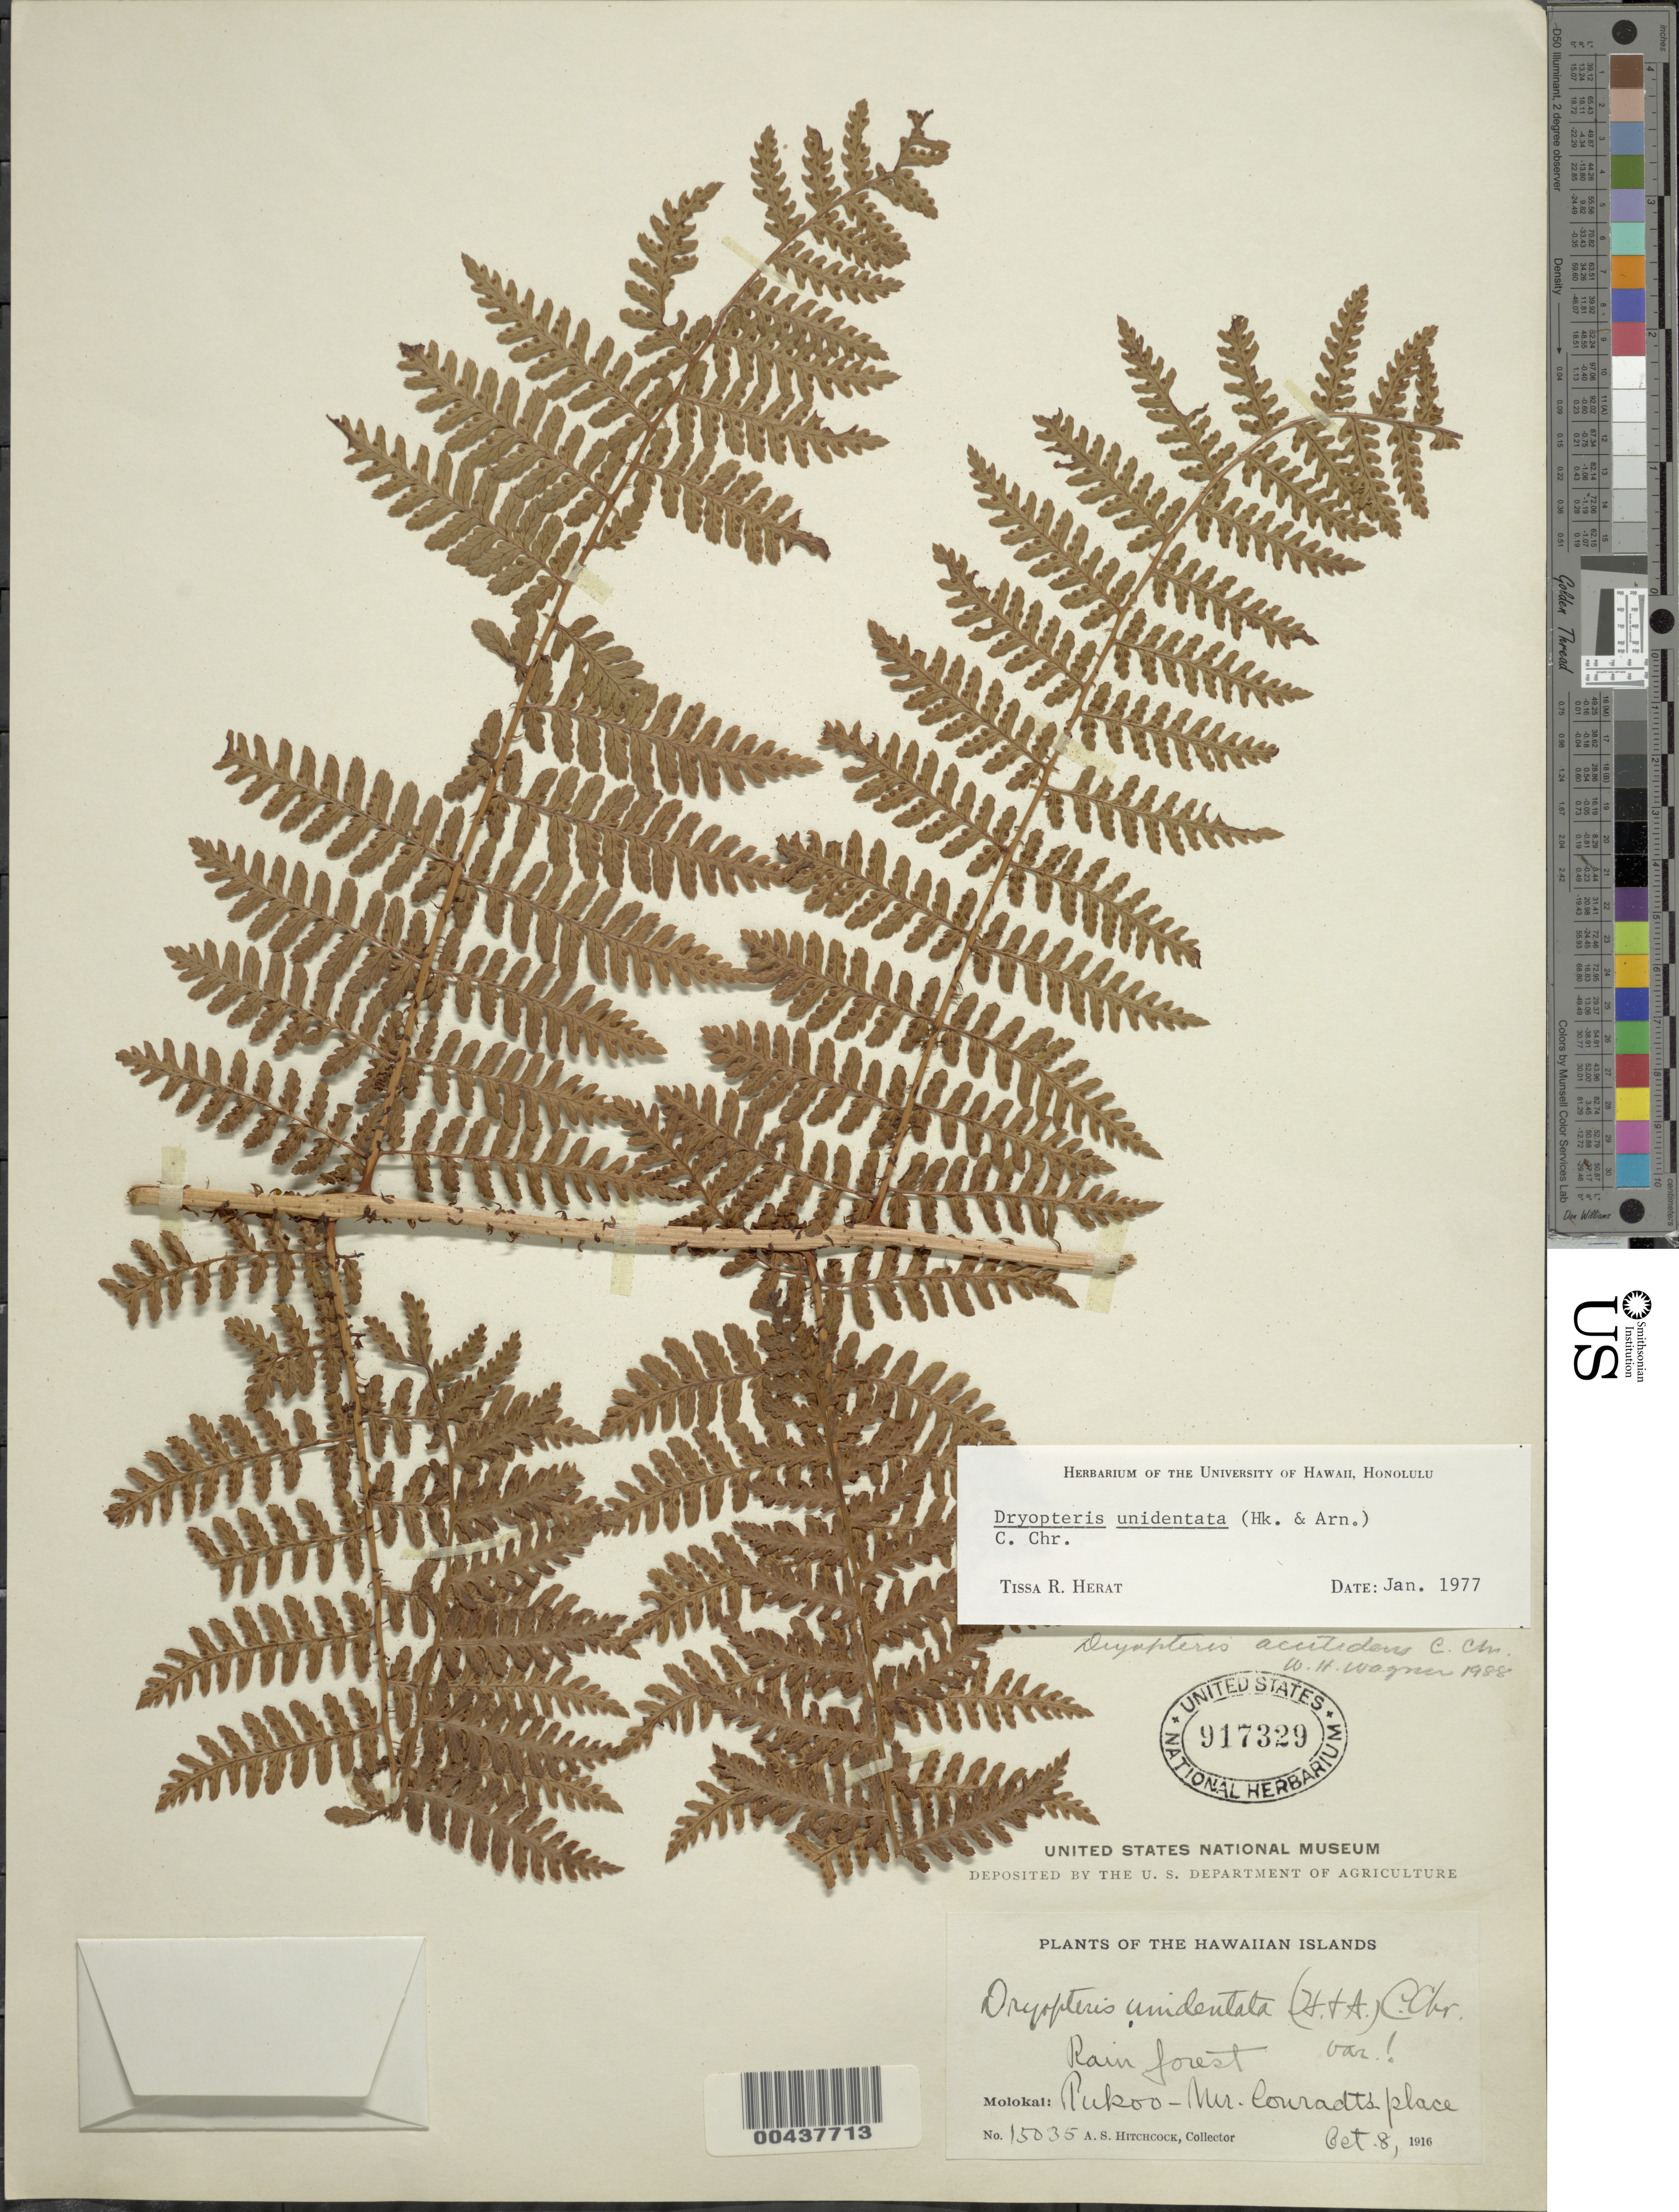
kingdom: Plantae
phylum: Tracheophyta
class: Polypodiopsida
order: Polypodiales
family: Dryopteridaceae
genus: Dryopteris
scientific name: Dryopteris acutidens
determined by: Wagner, W. H.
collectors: A. S. Hitchcock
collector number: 15035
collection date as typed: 8 Oct 1916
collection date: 1916-10-08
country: United States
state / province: Hawaii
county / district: Maui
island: Moloka'i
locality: Pukoo - Mr. Conradt's place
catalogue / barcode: US 917329